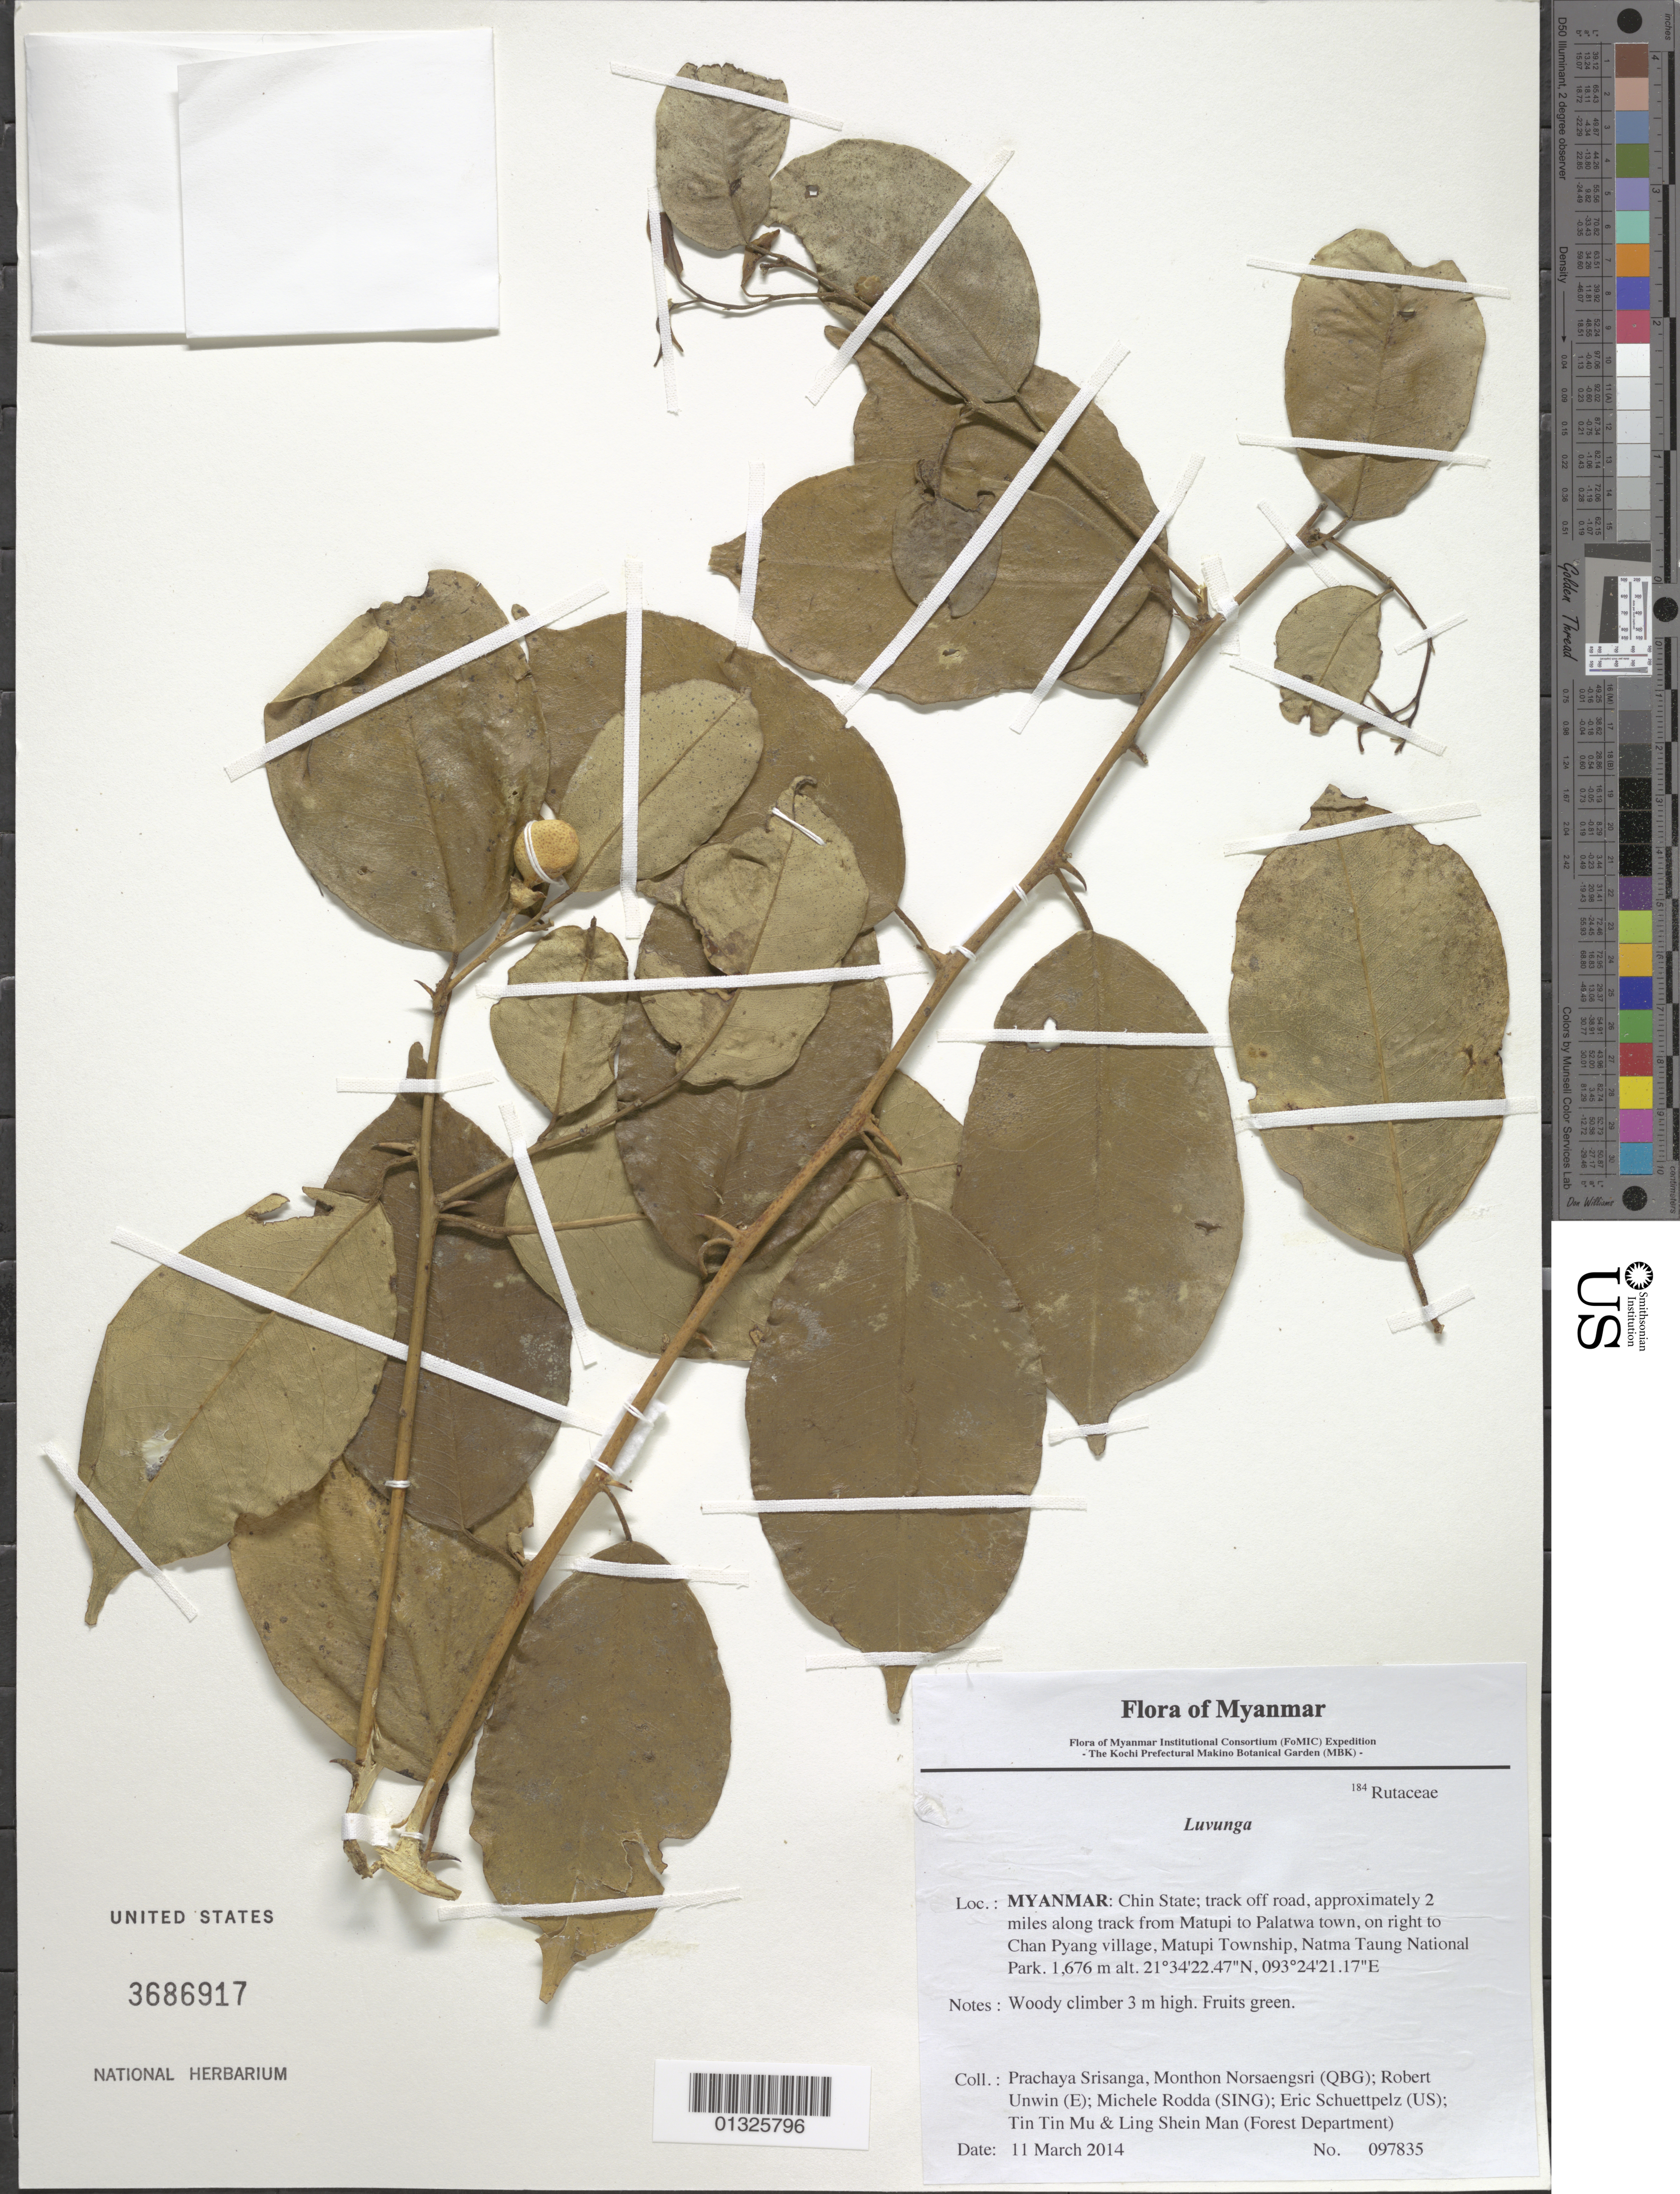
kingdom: Plantae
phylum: Tracheophyta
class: Magnoliopsida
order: Sapindales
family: Rutaceae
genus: Luvunga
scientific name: Luvunga sp.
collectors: P. Srisanga, M. Norsaengsri, R. Unwin, M. Rodda, E. Schuettpelz, Tin Tin Mu & Ling Shein Man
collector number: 97835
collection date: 2014-03-11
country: Myanmar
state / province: Chin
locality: Track off road, approximately 2 miles along track from Matupi to Palatwa town, on right to Chan Pyang village, Matupi Township, Natma Taung National Park.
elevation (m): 1676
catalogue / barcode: US 3686917